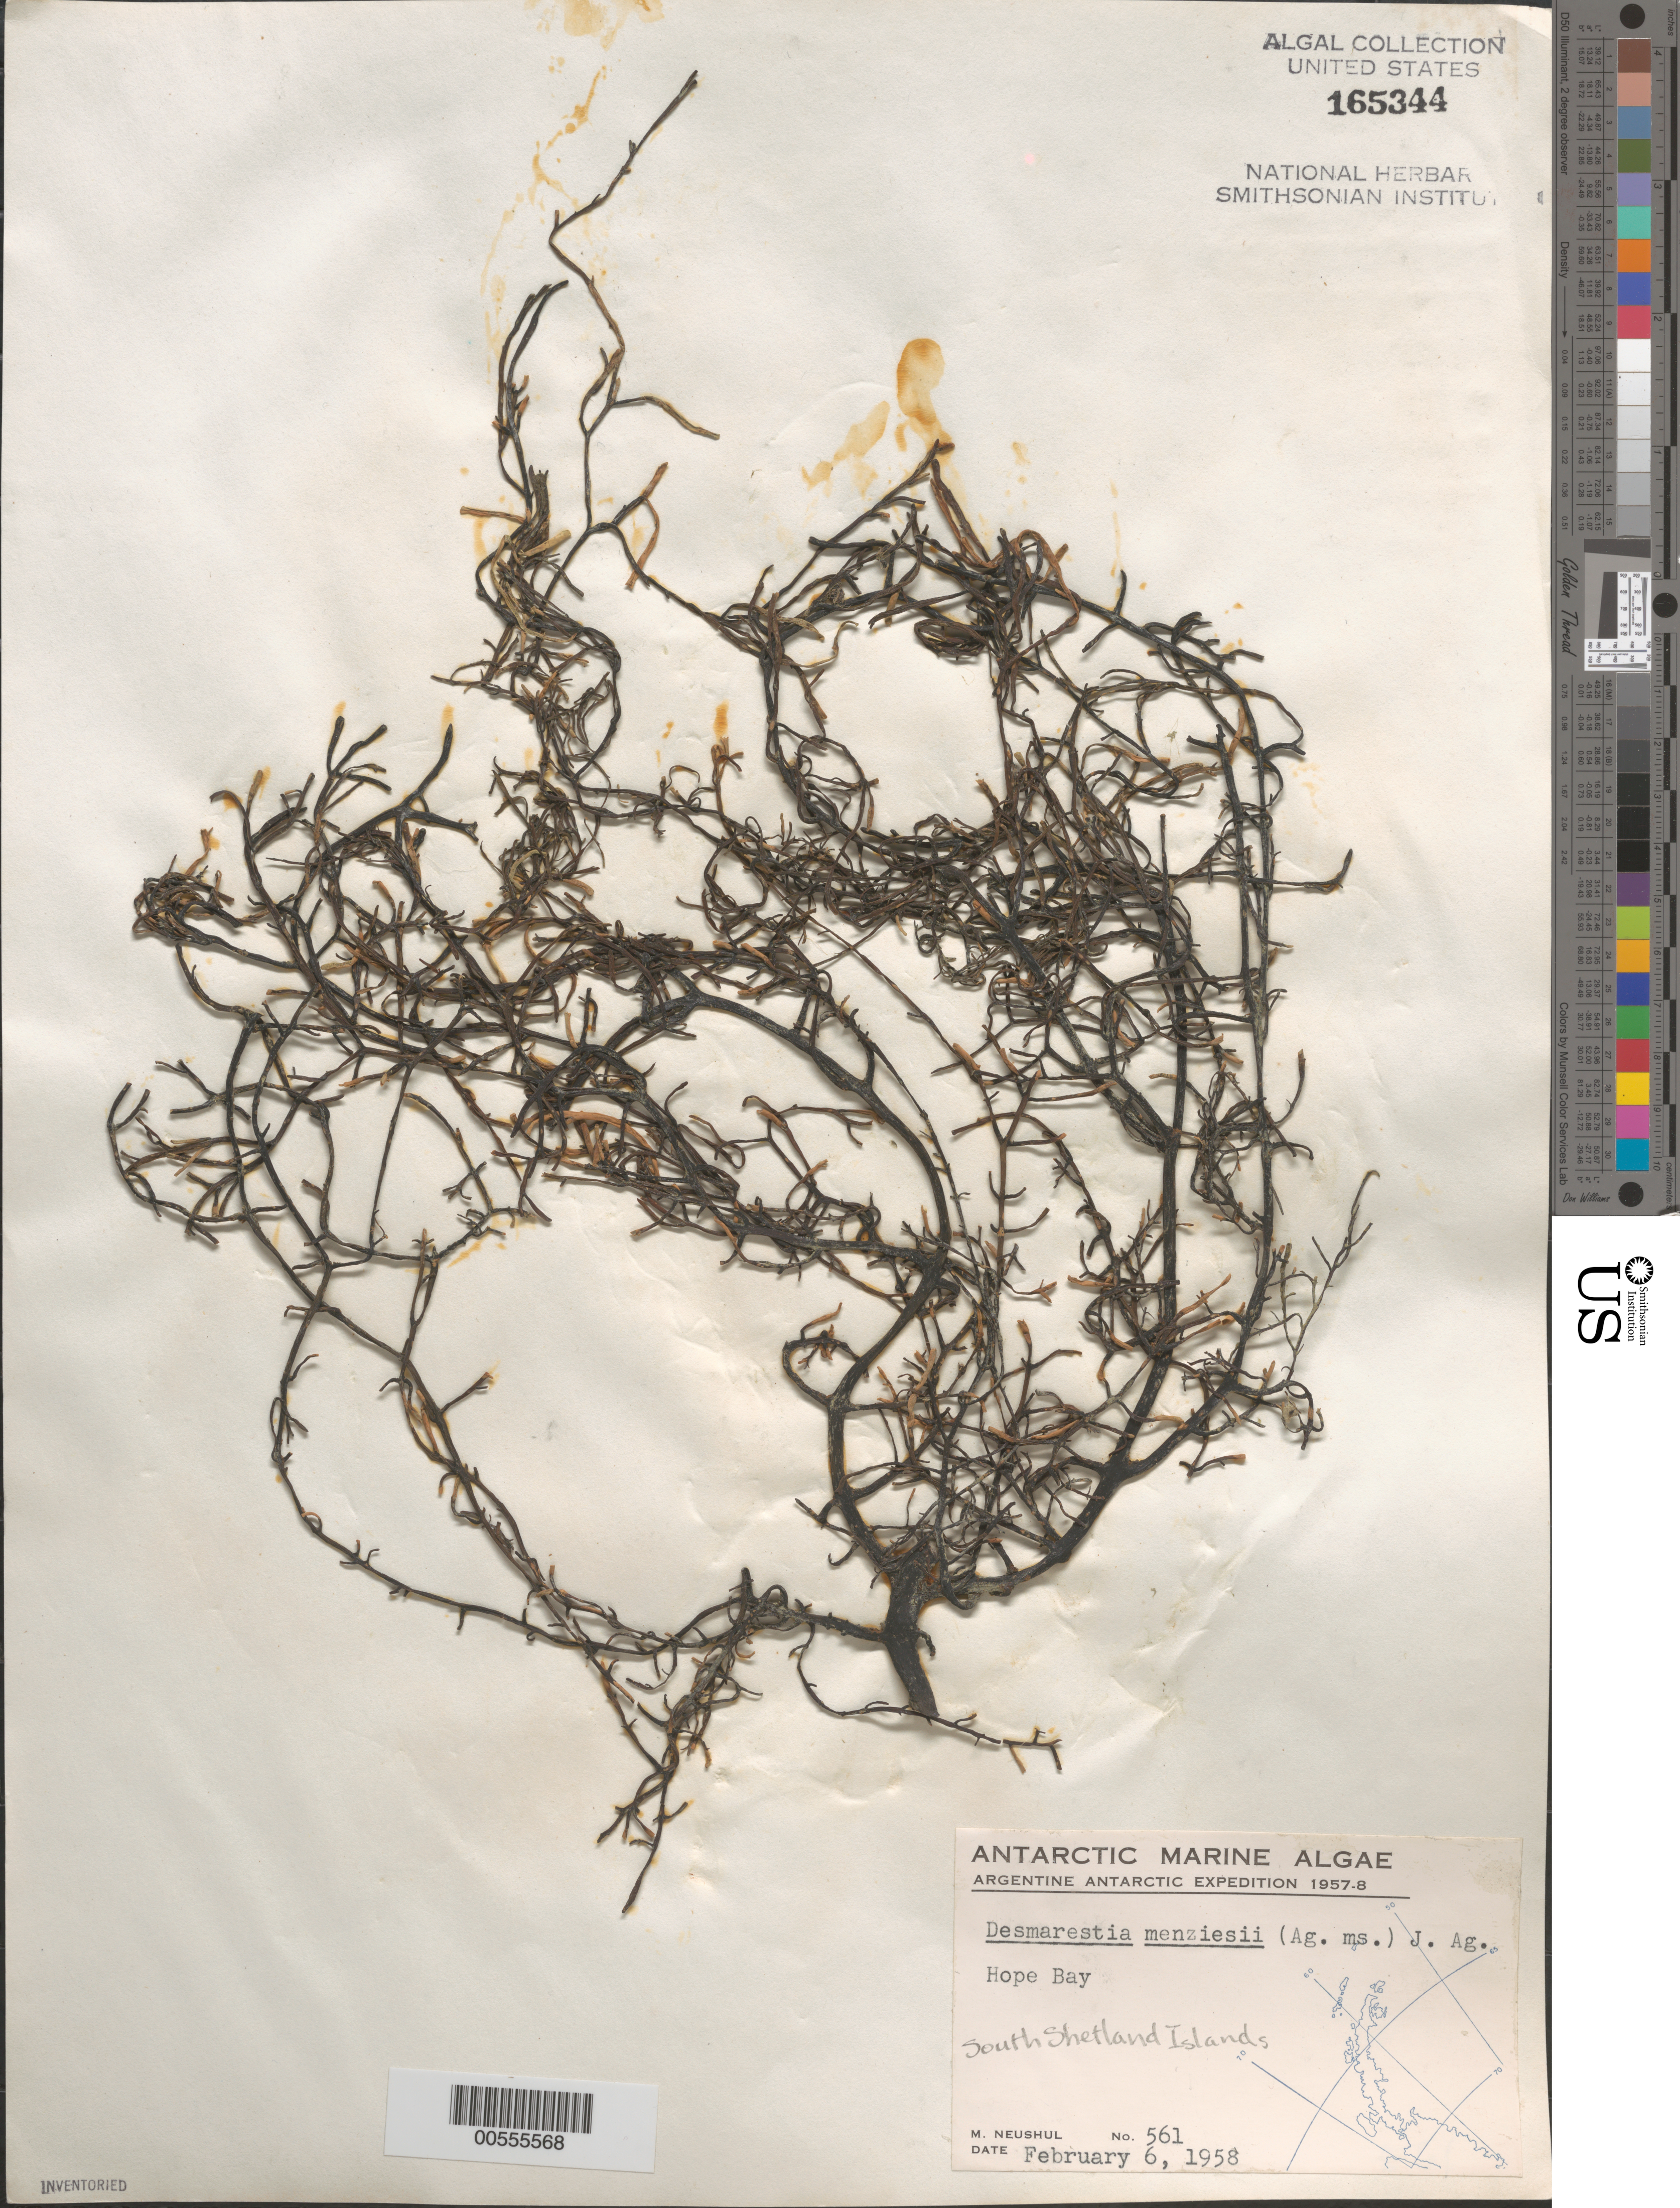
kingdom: Chromista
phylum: Ochrophyta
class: Phaeophyceae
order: Desmarestiales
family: Desmarestiaceae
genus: Desmarestia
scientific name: Desmarestia menziesii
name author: J. Agardh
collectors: M. Neushul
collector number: Neushul 561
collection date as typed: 06 Feb 1958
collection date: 1958-02-06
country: Antarctica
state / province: Antarctic Peninsula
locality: Hope Bay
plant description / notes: Argentine Antarctic Expedition, 1957-1958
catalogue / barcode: US 165344